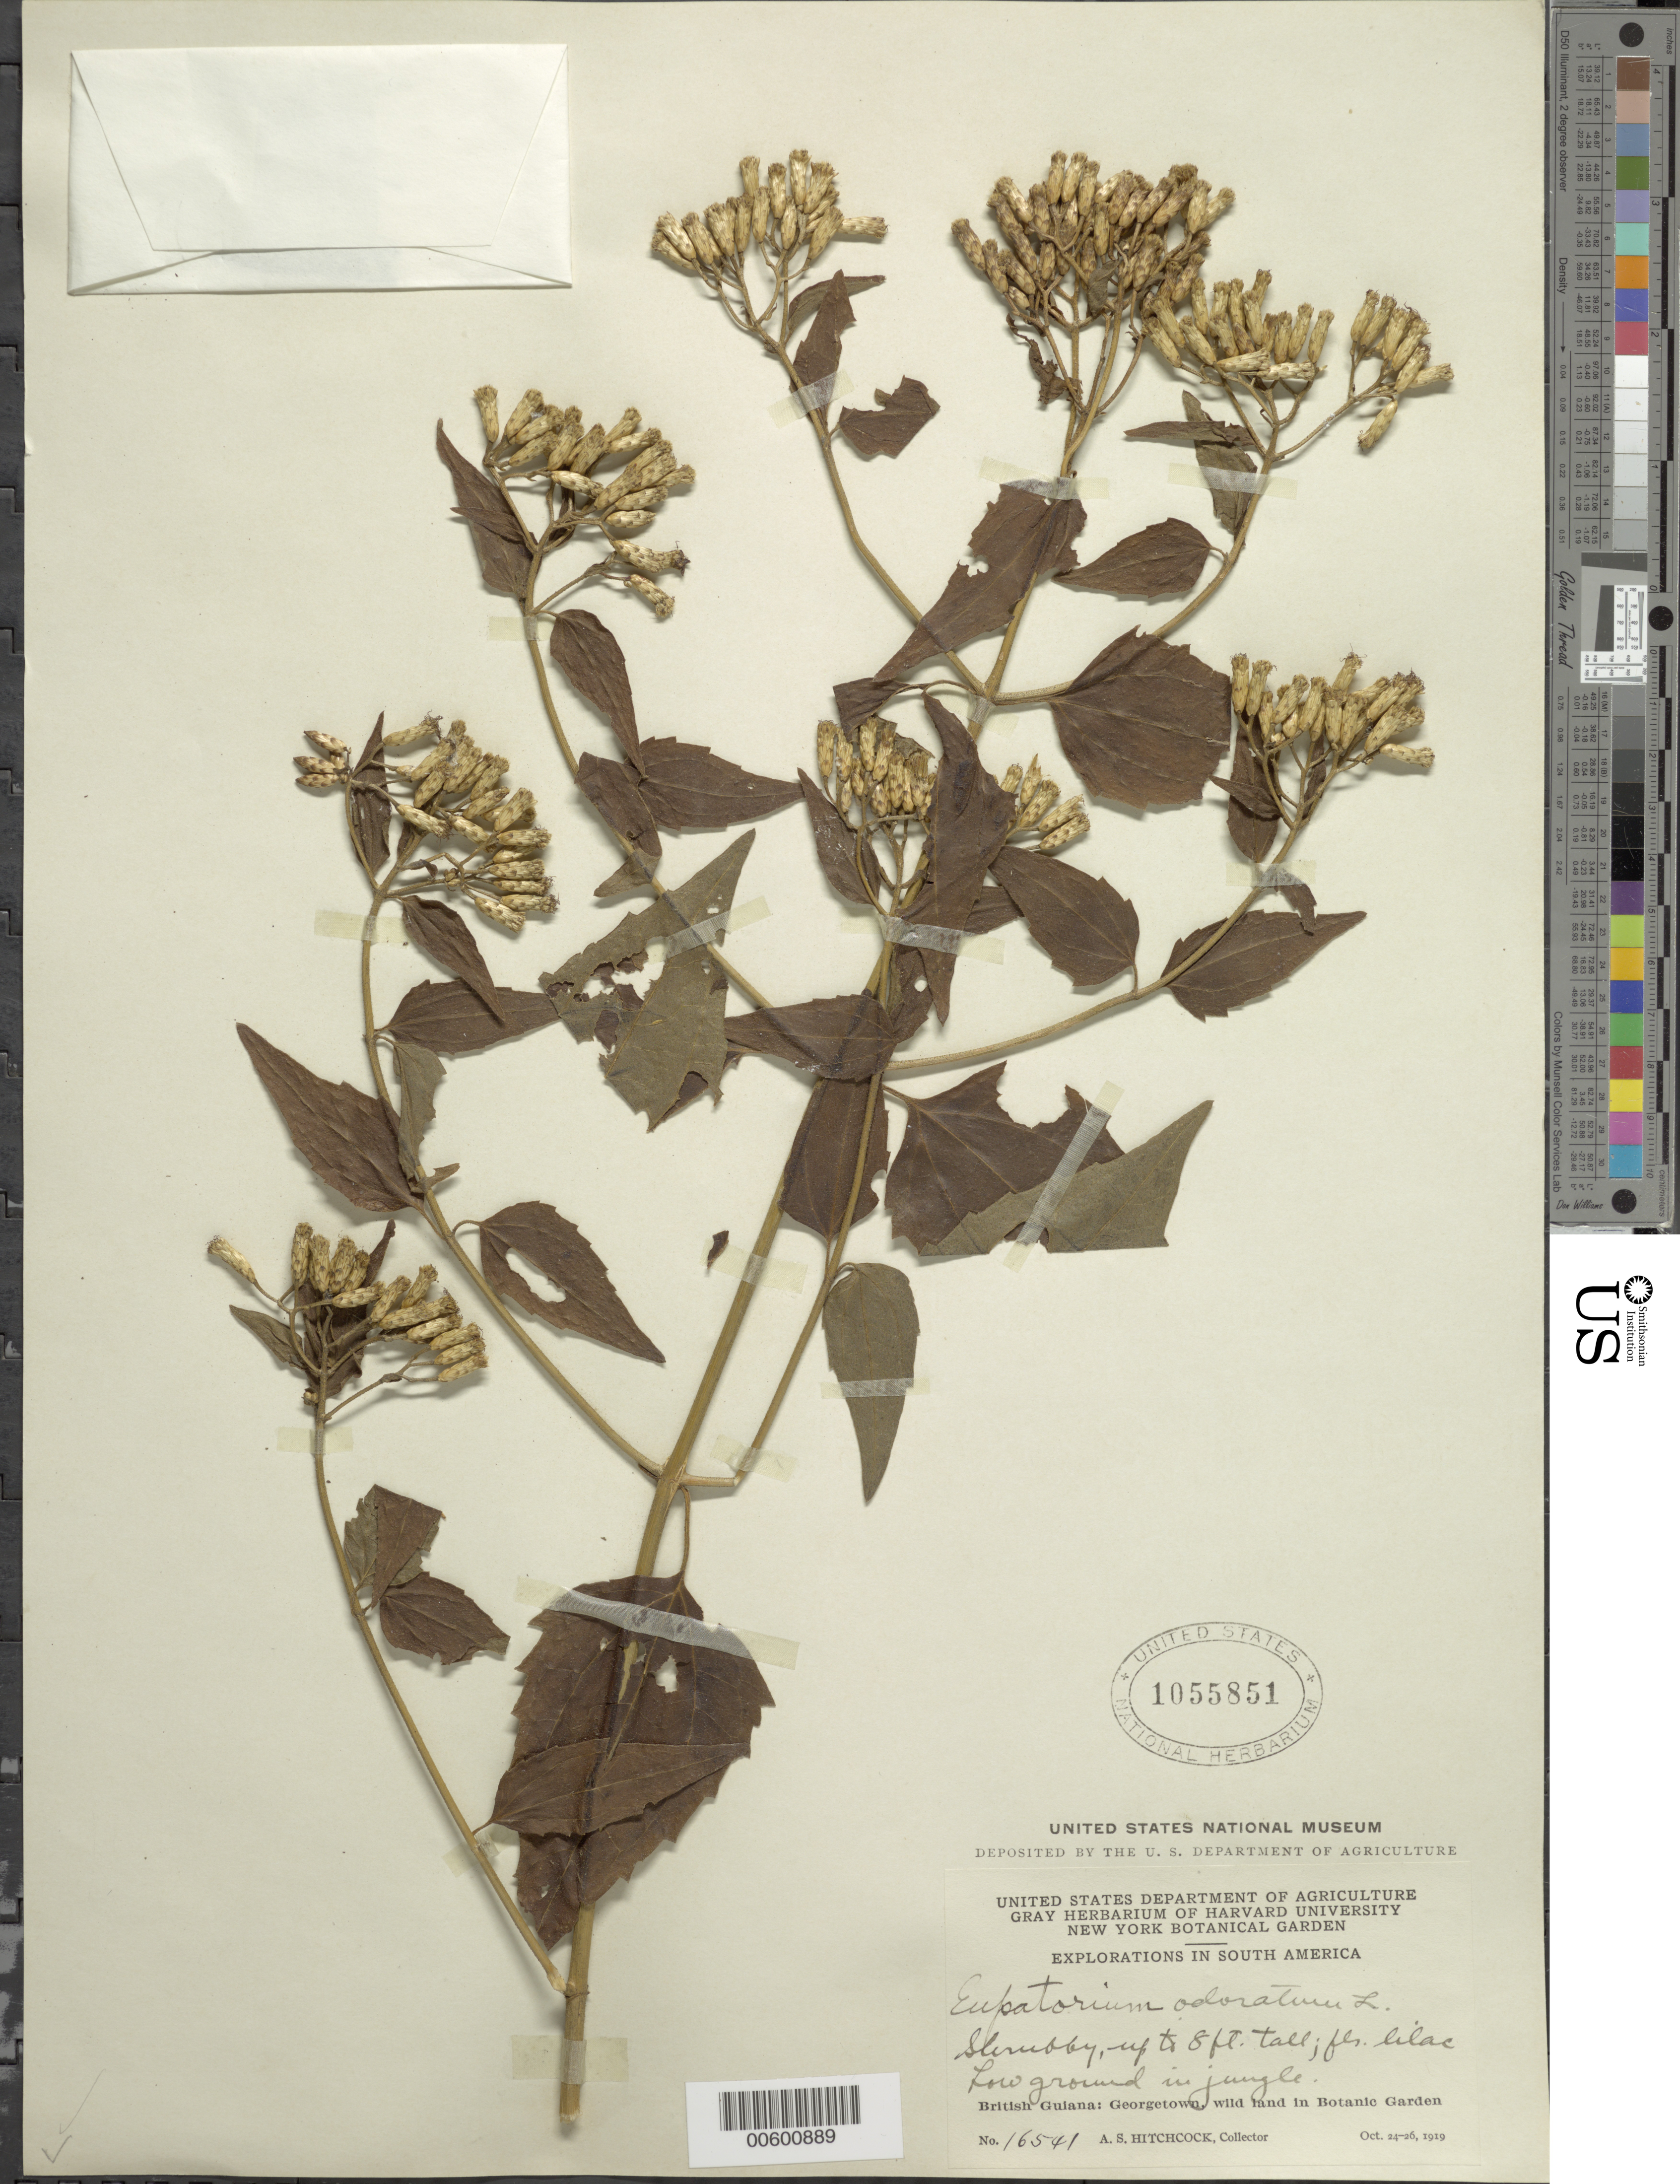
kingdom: Plantae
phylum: Tracheophyta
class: Magnoliopsida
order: Asterales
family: Asteraceae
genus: Chromolaena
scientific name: Chromolaena odorata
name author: (L.) R.M. King & H. Rob.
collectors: A. S. Hitchcock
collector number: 16541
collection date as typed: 24-Oct-19 to 26-Oct-19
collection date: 1919-10-24/1919-10-26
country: Guyana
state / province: Demerara-Mahaica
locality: Georgetown, wild land in Botanic Garden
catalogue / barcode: US 1055851